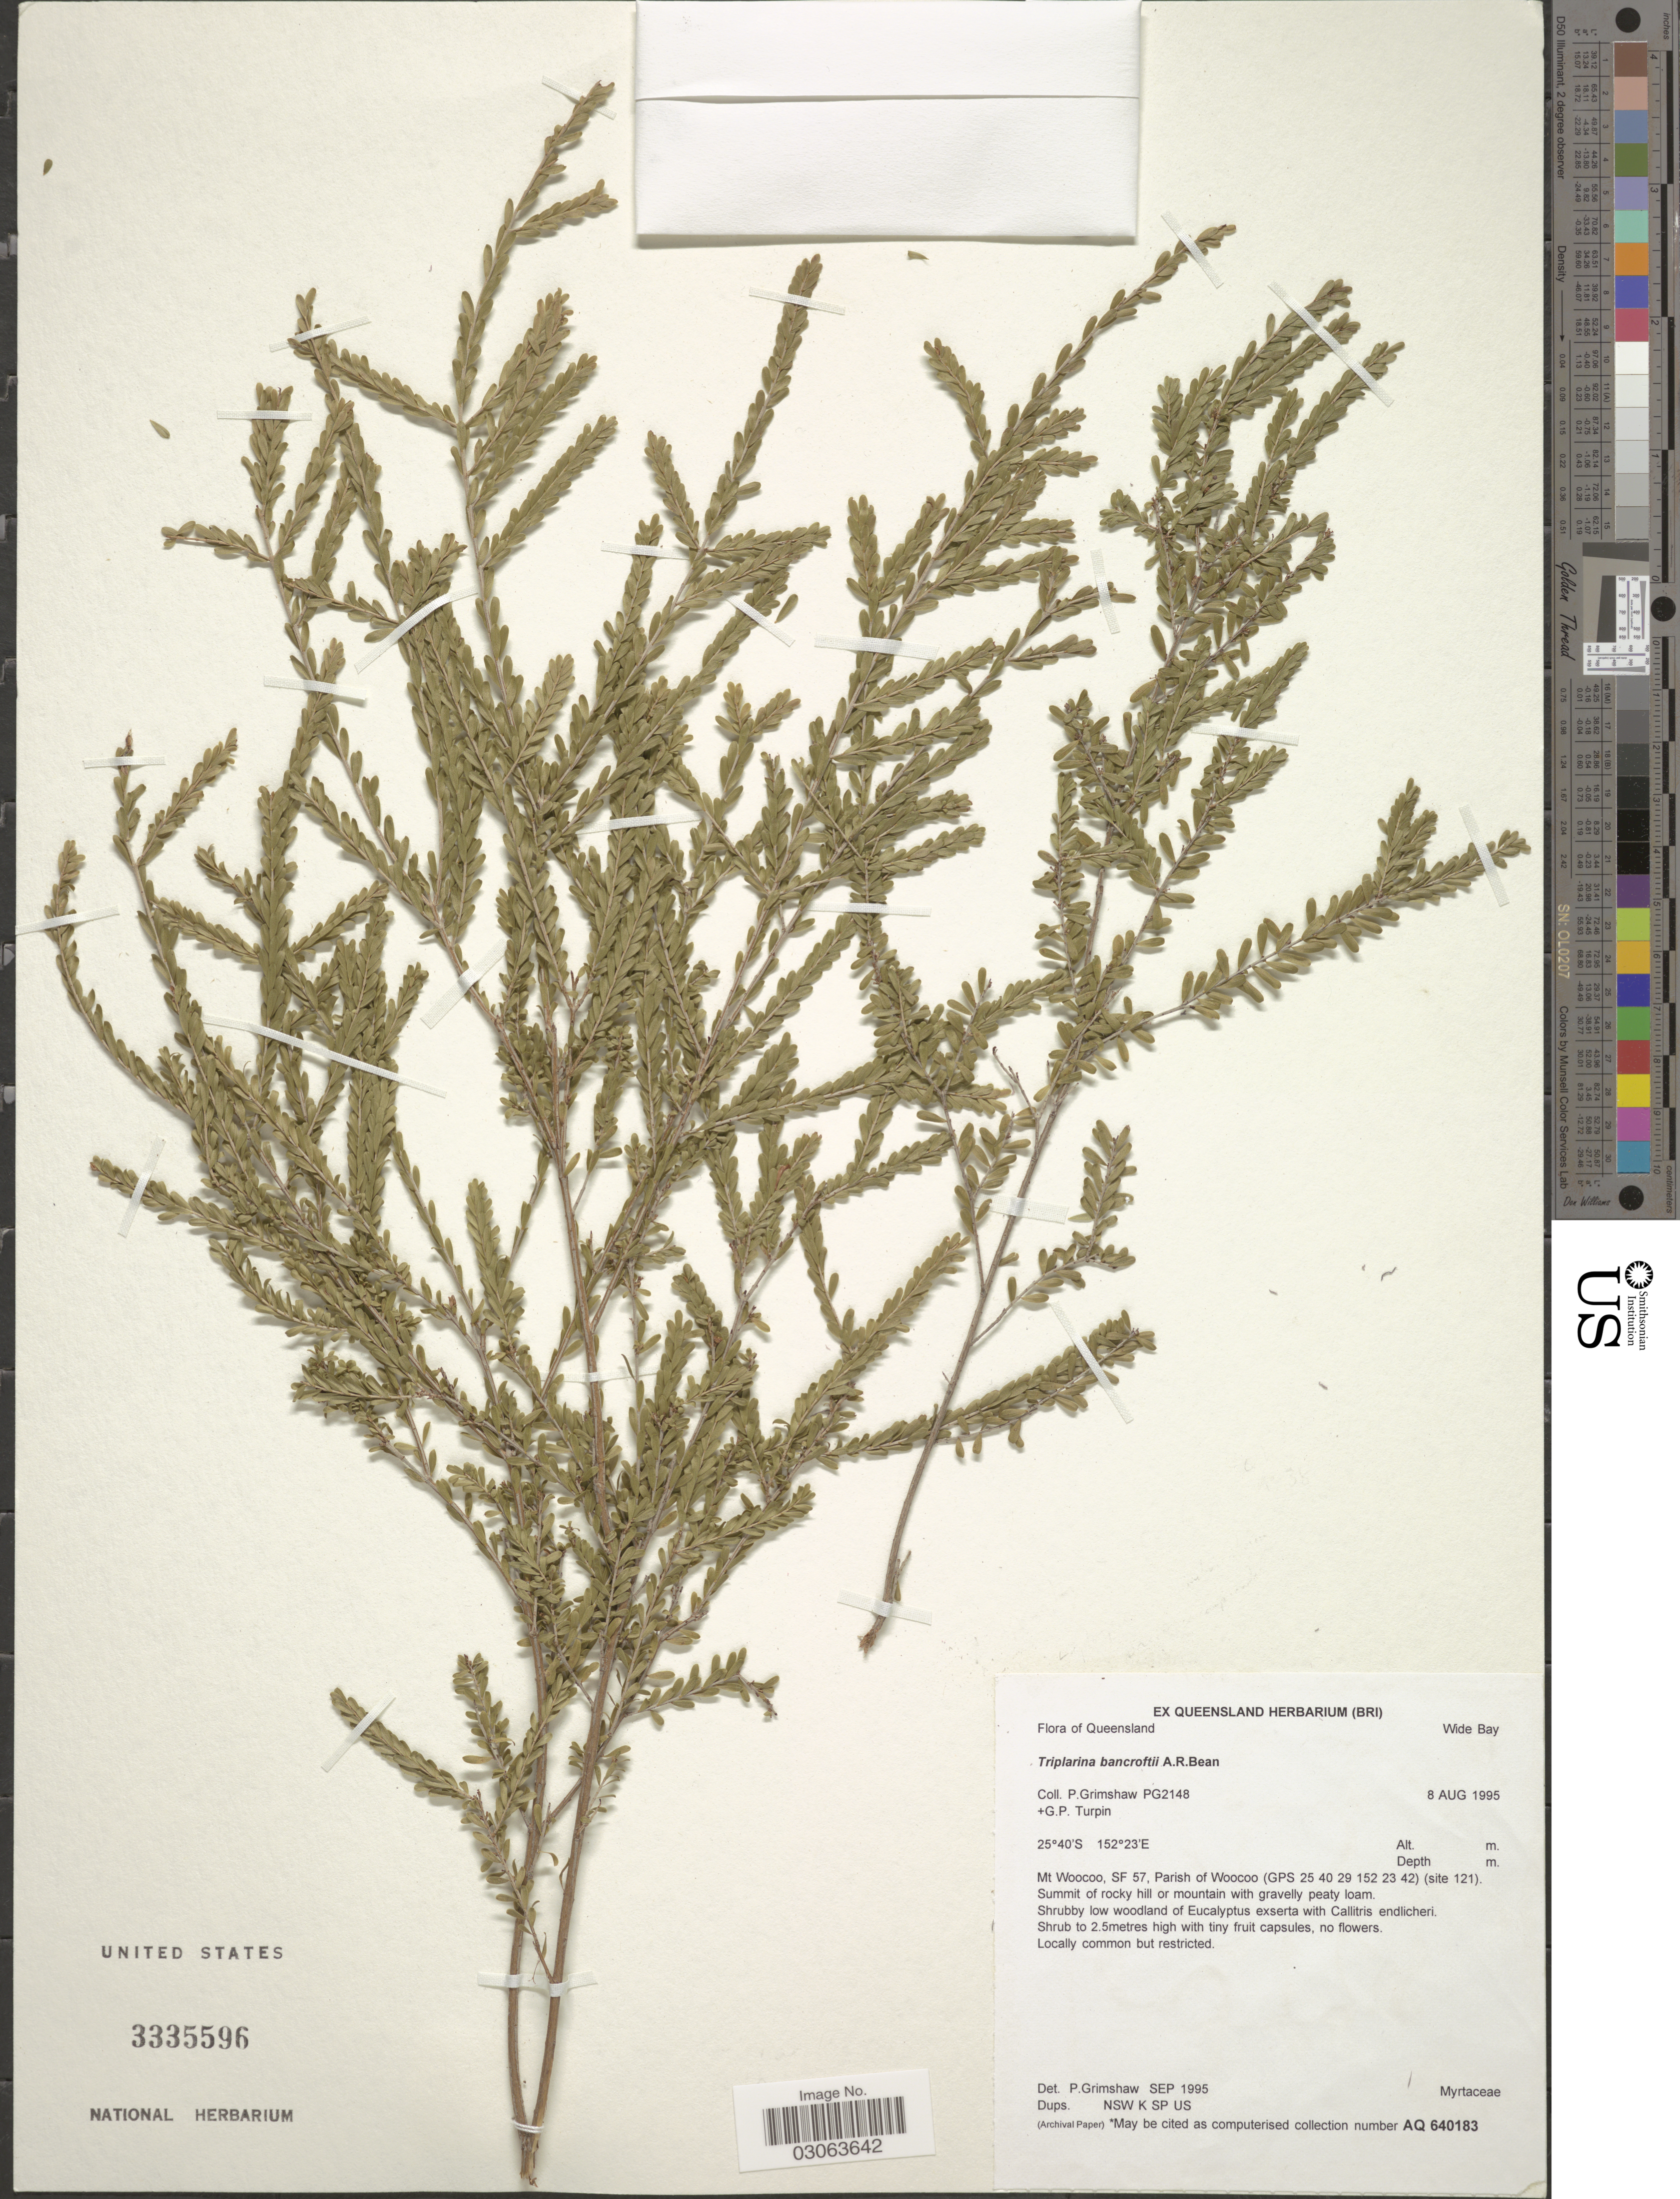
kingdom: Plantae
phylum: Tracheophyta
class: Magnoliopsida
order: Myrtales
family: Myrtaceae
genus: Triplarina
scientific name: Triplarina bancroftii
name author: A.R. Bean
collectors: P. Grimshaw & G. Turpin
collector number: PG2148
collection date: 1995-08-08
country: Australia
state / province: Queensland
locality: Wide Bay, Mt Woocoo, SF 57, Parish of Woocoo (GPS 25 40 28 152 23 42) (site 121).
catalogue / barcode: US 3335596